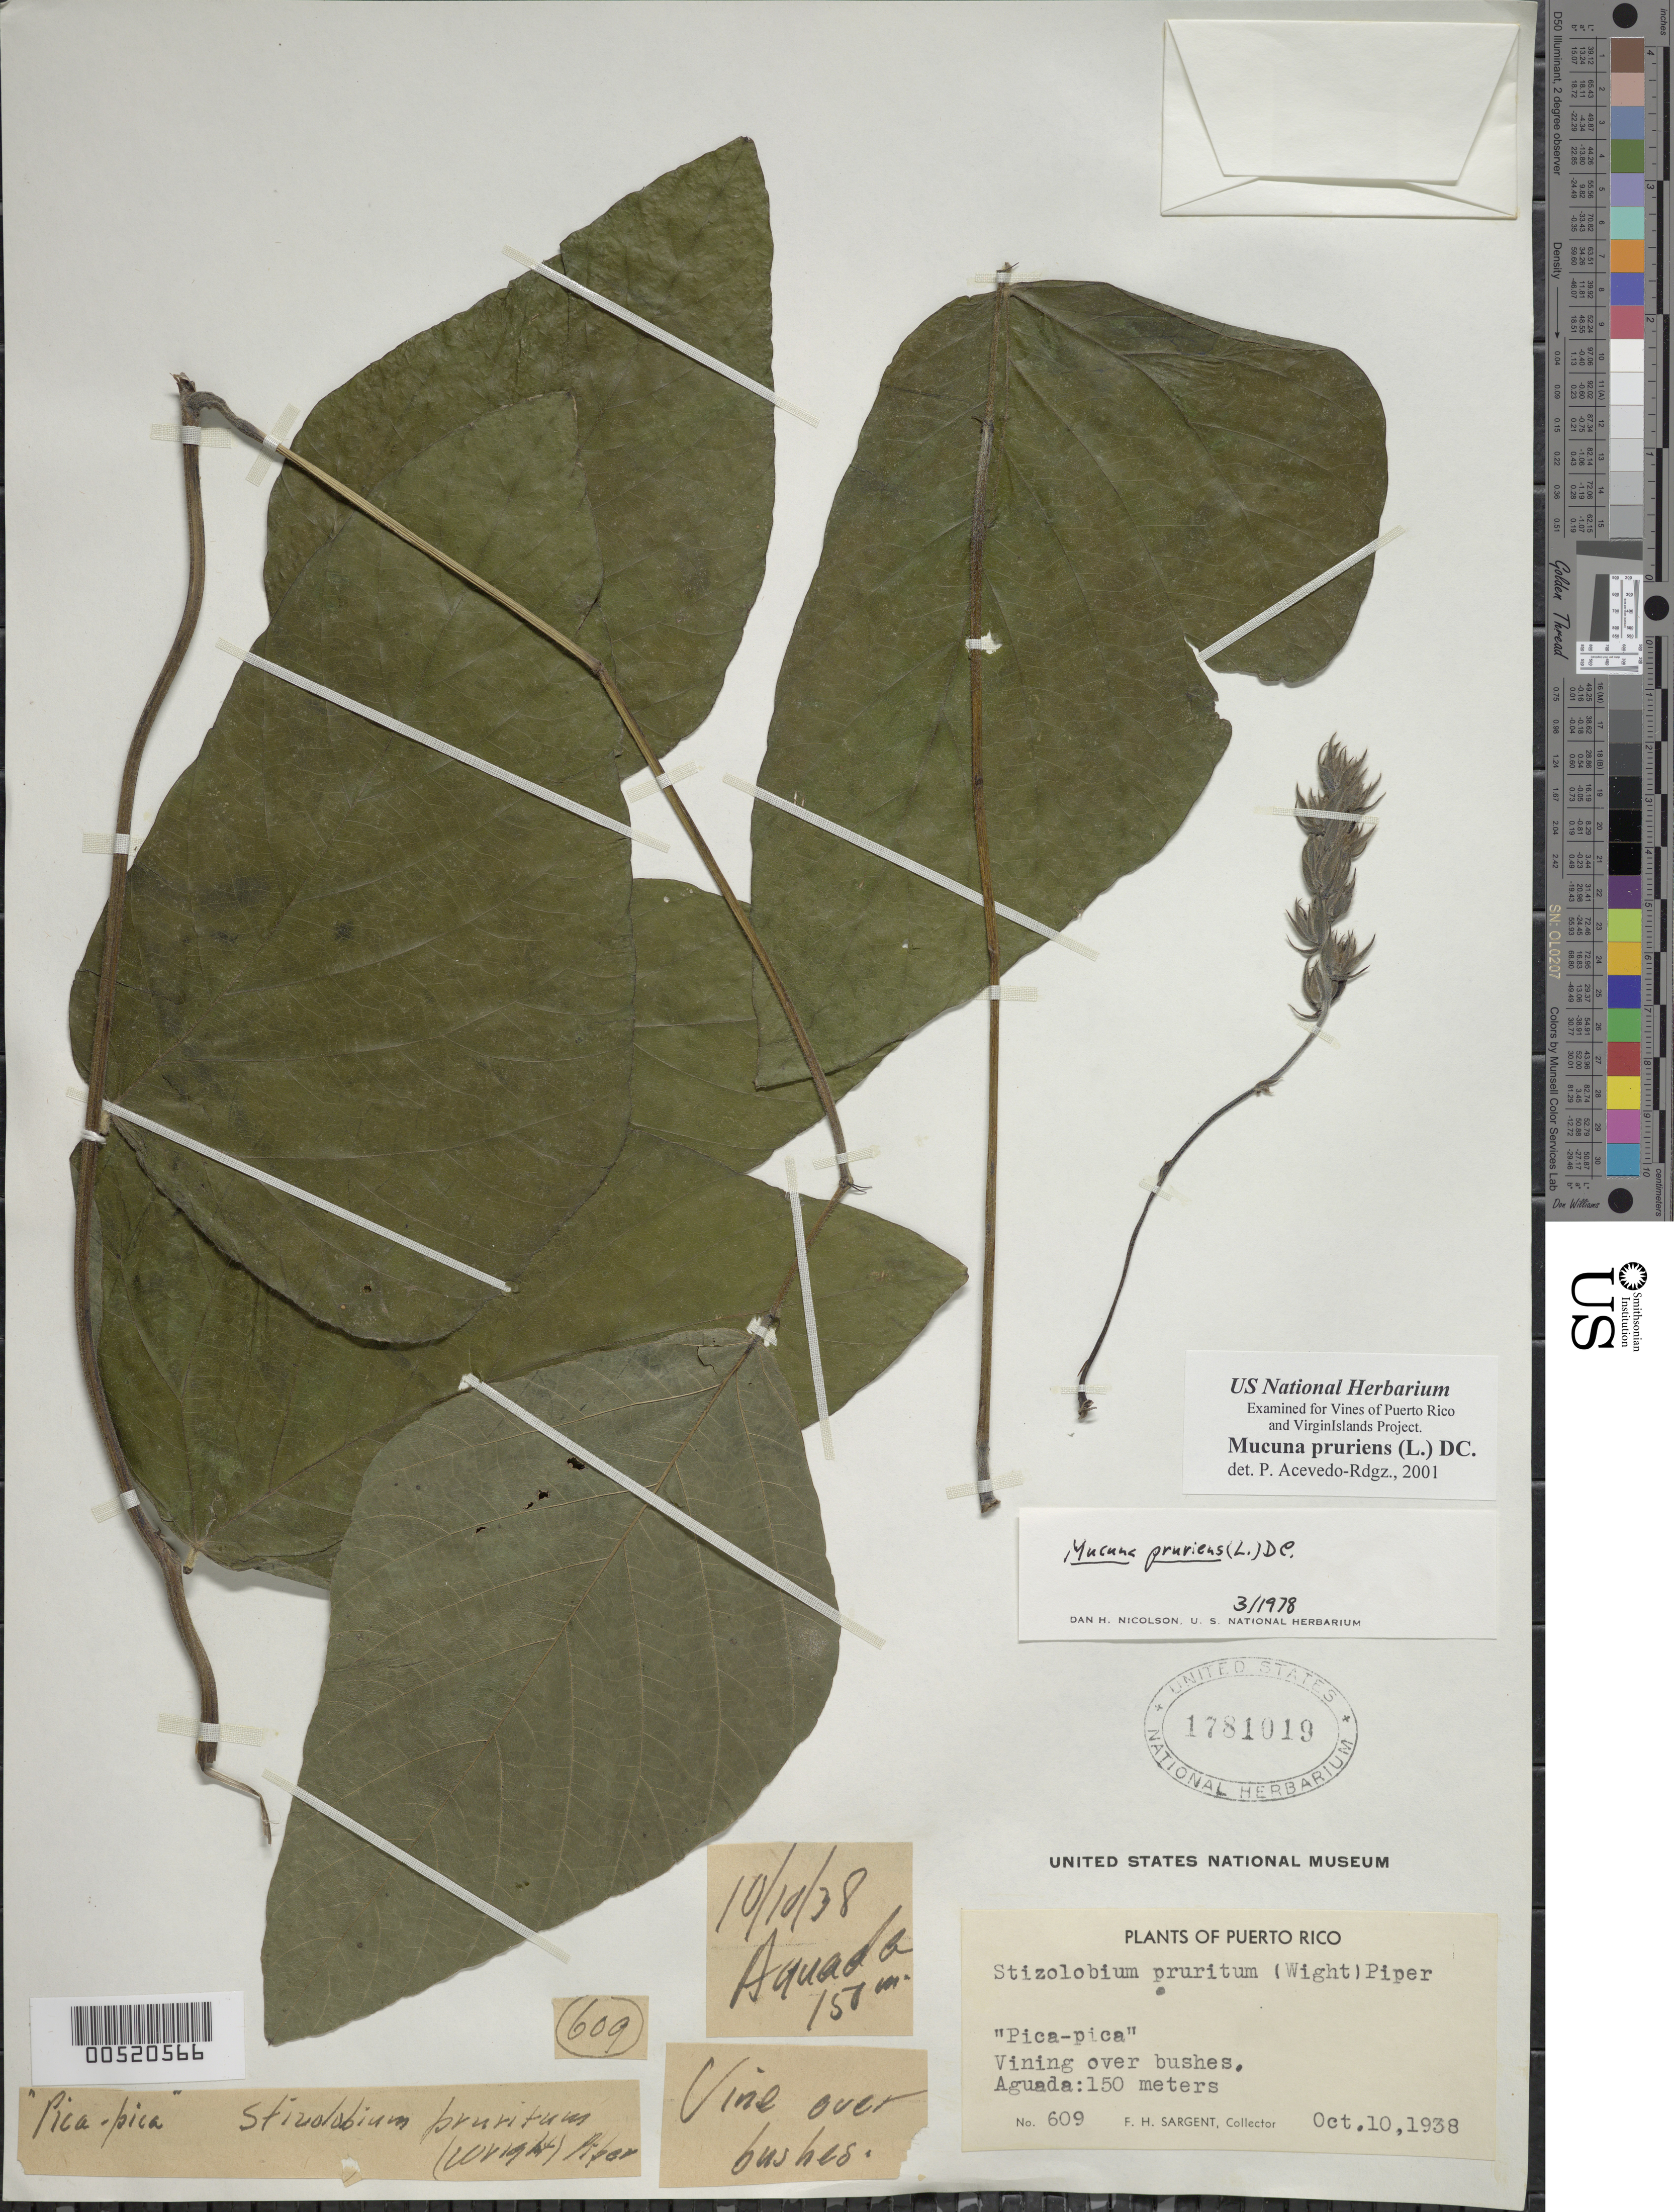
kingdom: Plantae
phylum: Tracheophyta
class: Magnoliopsida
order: Fabales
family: Fabaceae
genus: Mucuna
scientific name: Mucuna pruriens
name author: (L.) DC.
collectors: F. H. Sargent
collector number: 609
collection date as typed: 10 Oct 1938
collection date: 1938-10-10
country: Puerto Rico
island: Greater Antilles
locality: Aguada Alt 150m.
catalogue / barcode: US 1781019